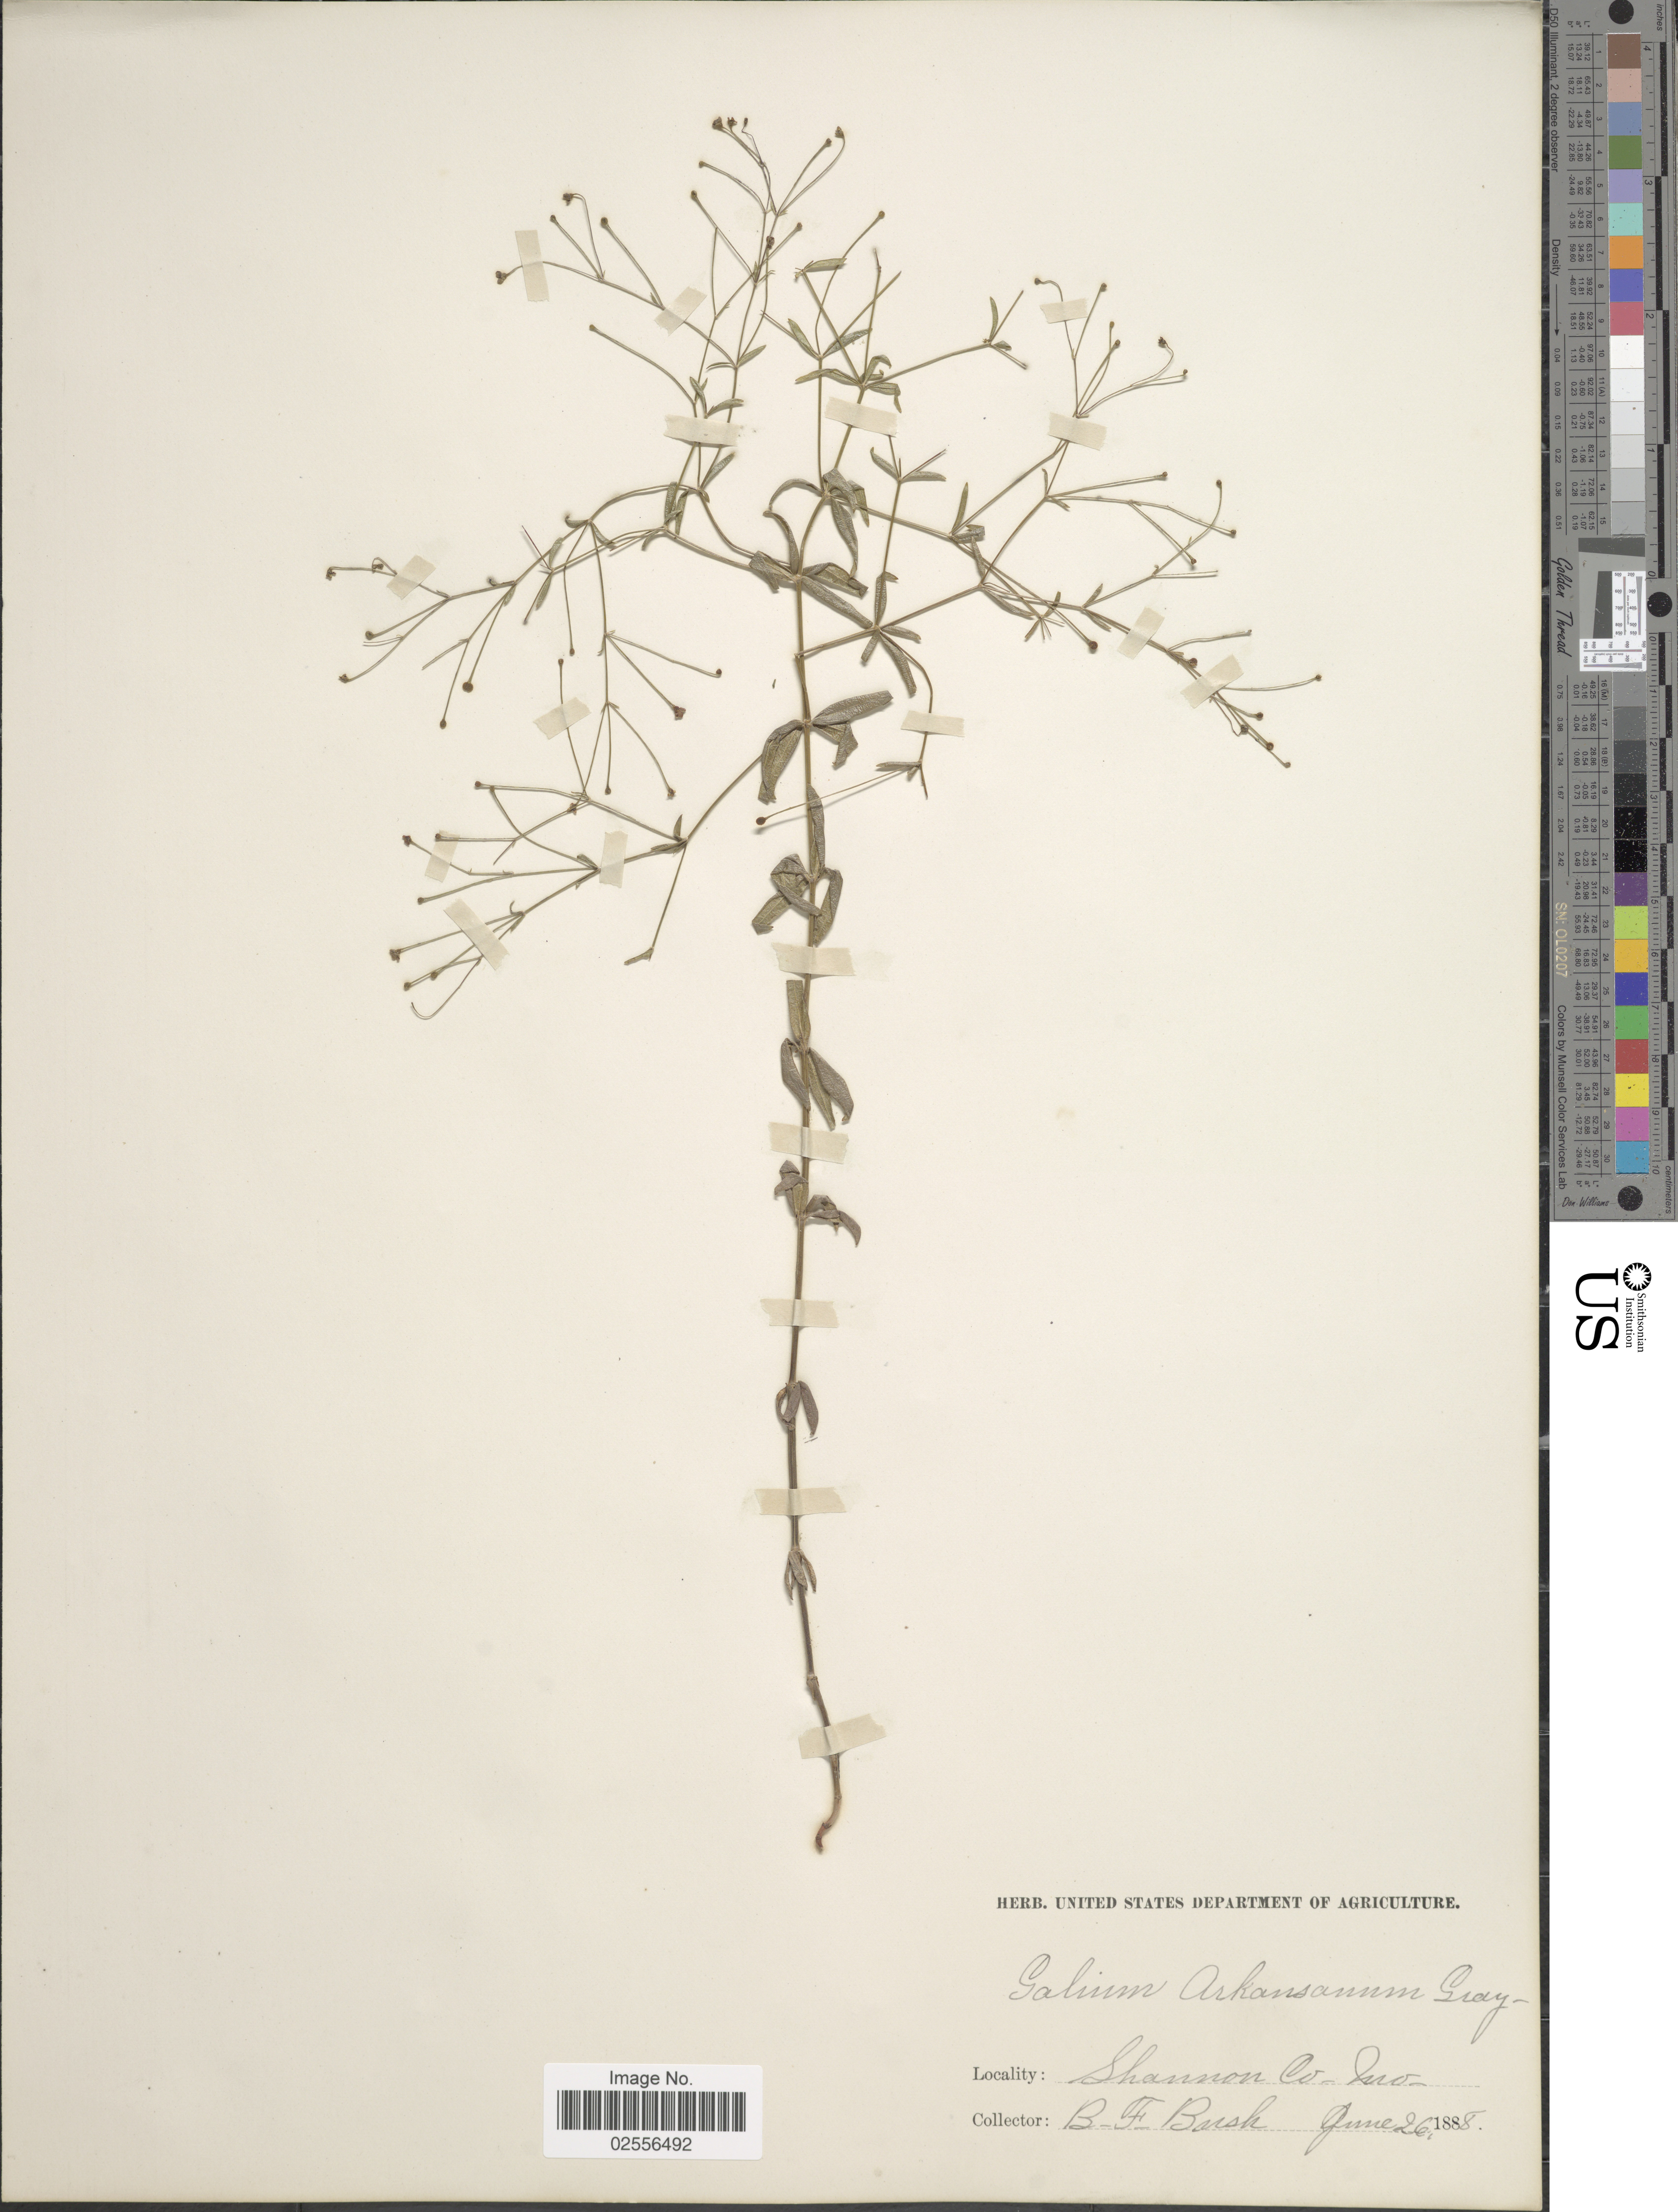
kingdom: Plantae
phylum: Tracheophyta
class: Magnoliopsida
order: Gentianales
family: Rubiaceae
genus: Galium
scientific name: Galium arkansanum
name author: A. Gray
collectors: B. F. Bush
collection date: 1888-06-26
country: United States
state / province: Missouri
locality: Shannon Co